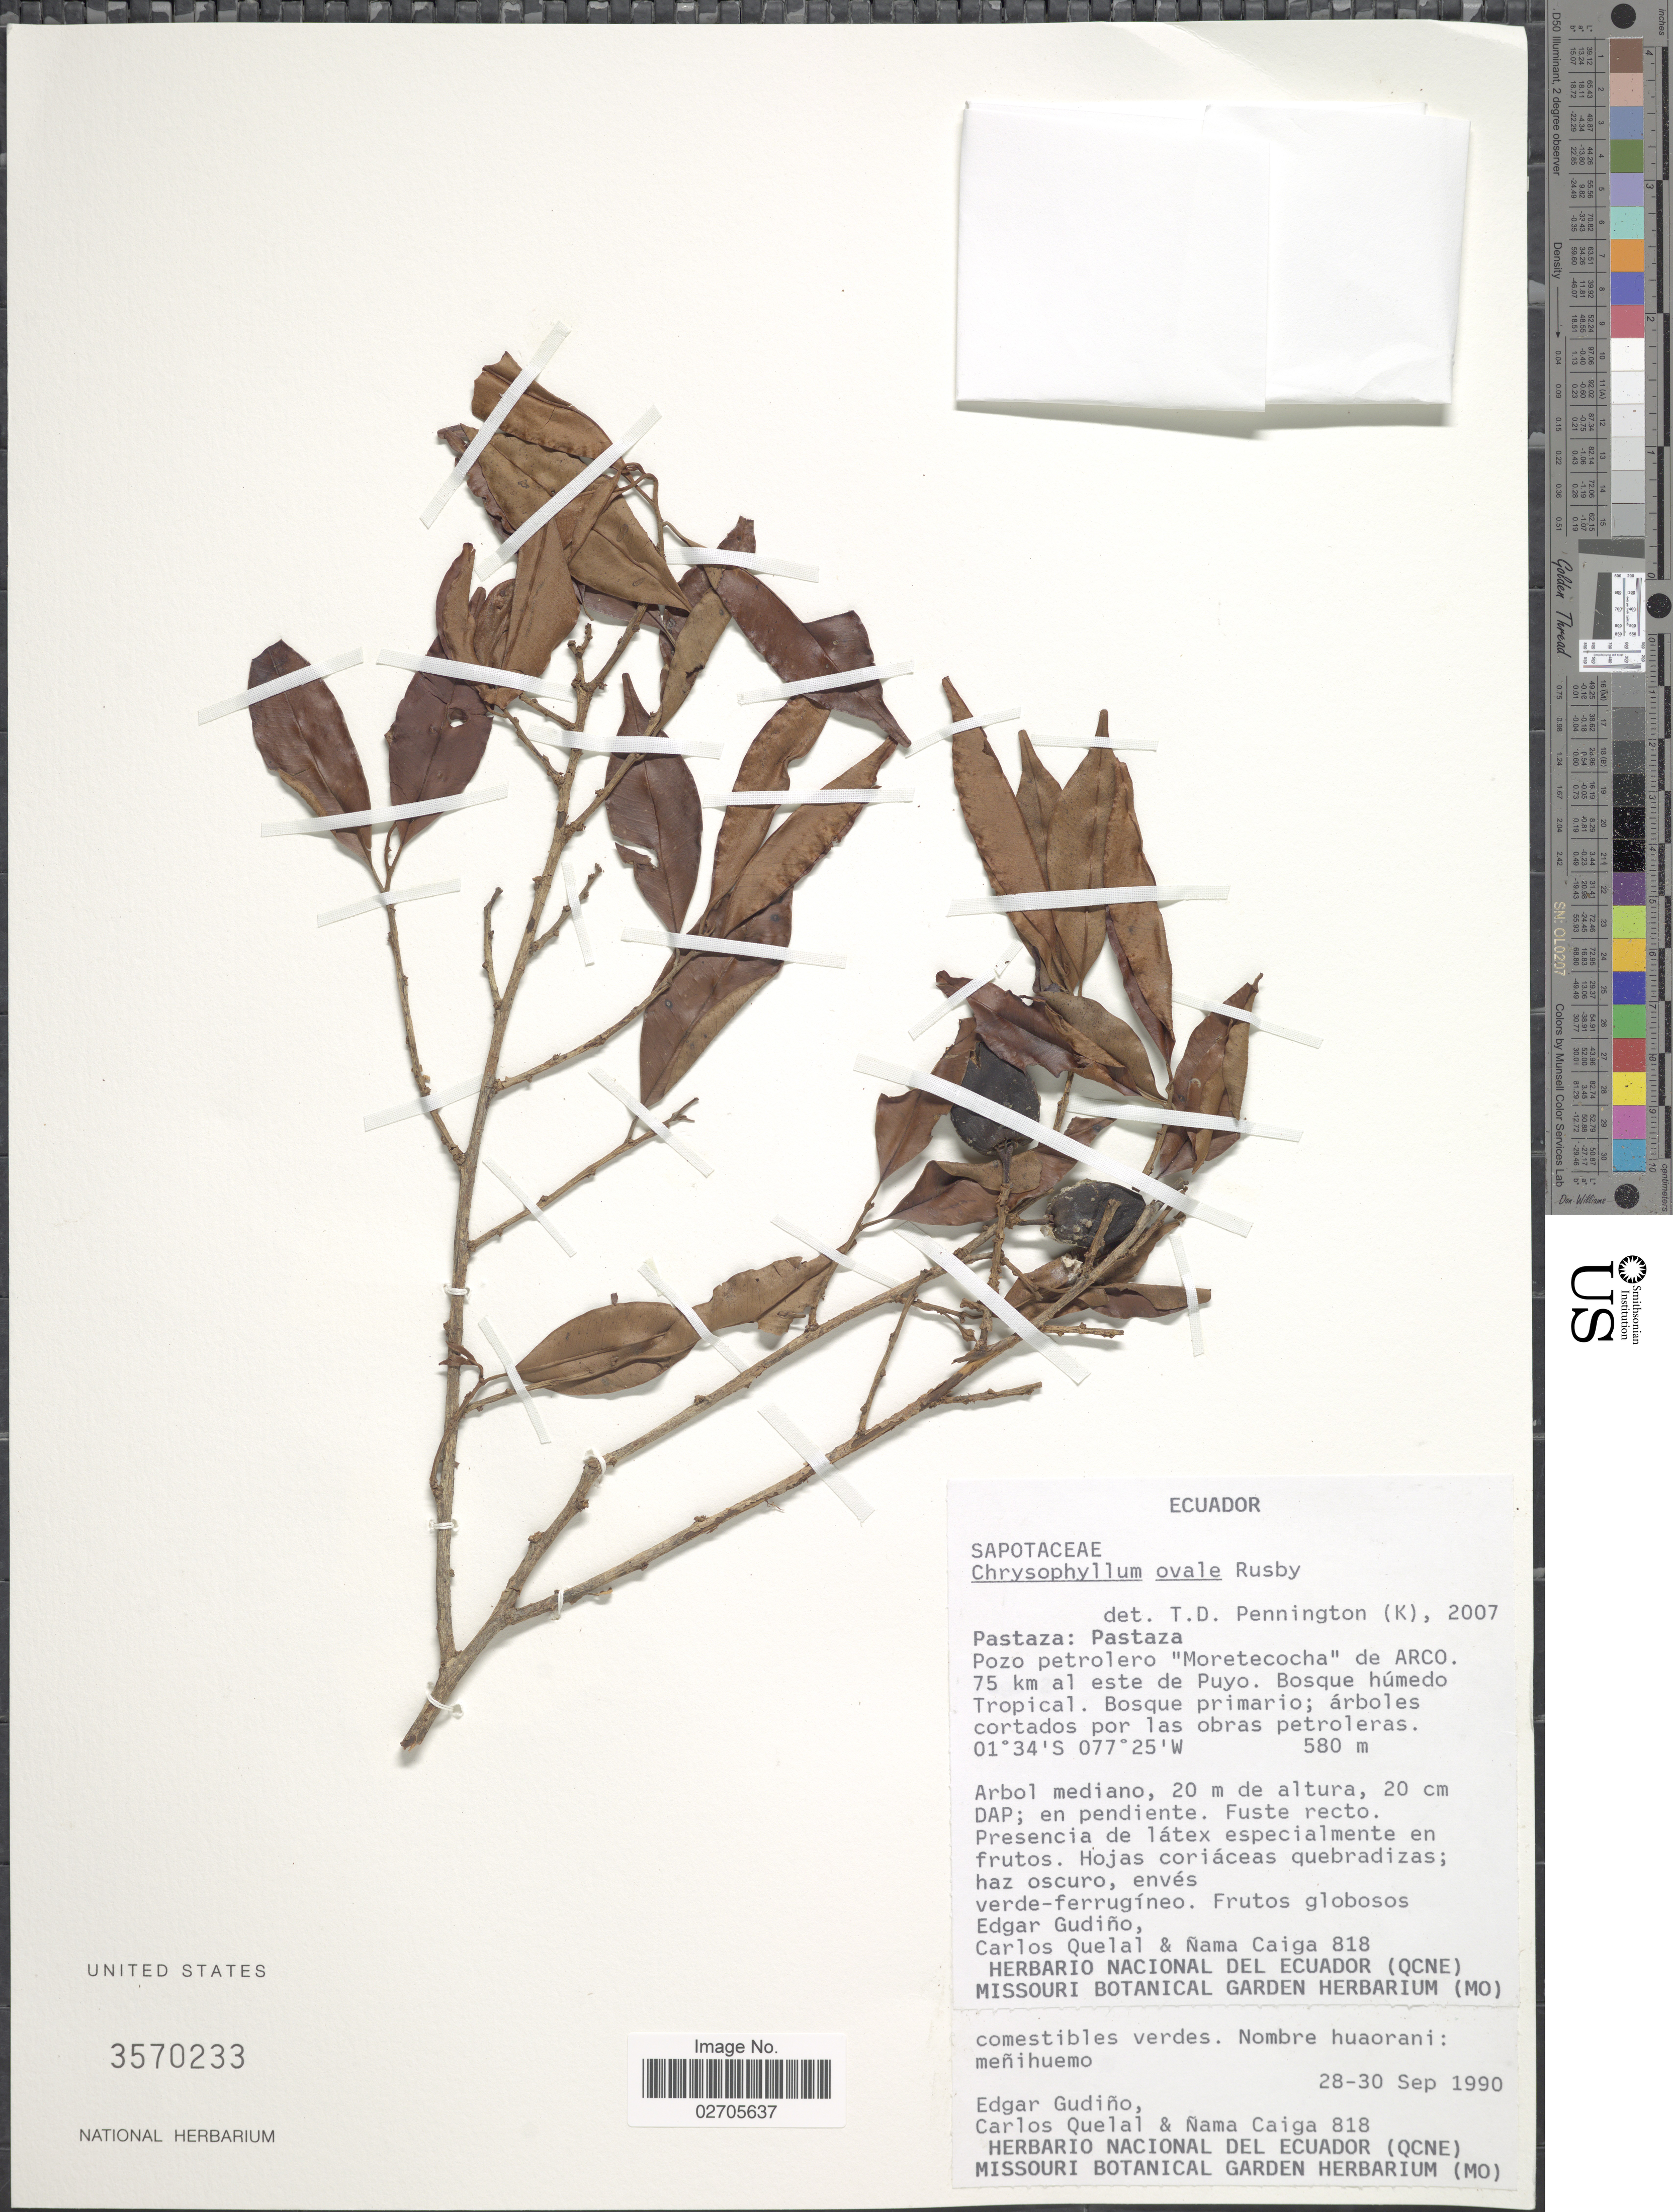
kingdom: Plantae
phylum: Tracheophyta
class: Magnoliopsida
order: Ericales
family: Sapotaceae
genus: Chrysophyllum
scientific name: Chrysophyllum ovale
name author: Rusby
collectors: E. Gudiño, C. Quelal & Ñ. Caiga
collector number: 818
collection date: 1990-09-28/1990-09-30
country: Ecuador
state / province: Pastaza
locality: Pastaza, Pozo petrolero 'Moreteococha' de ARCO. 75 km al este de Puyo. Bosque húmedo Tropical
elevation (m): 580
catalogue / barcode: US 3570233